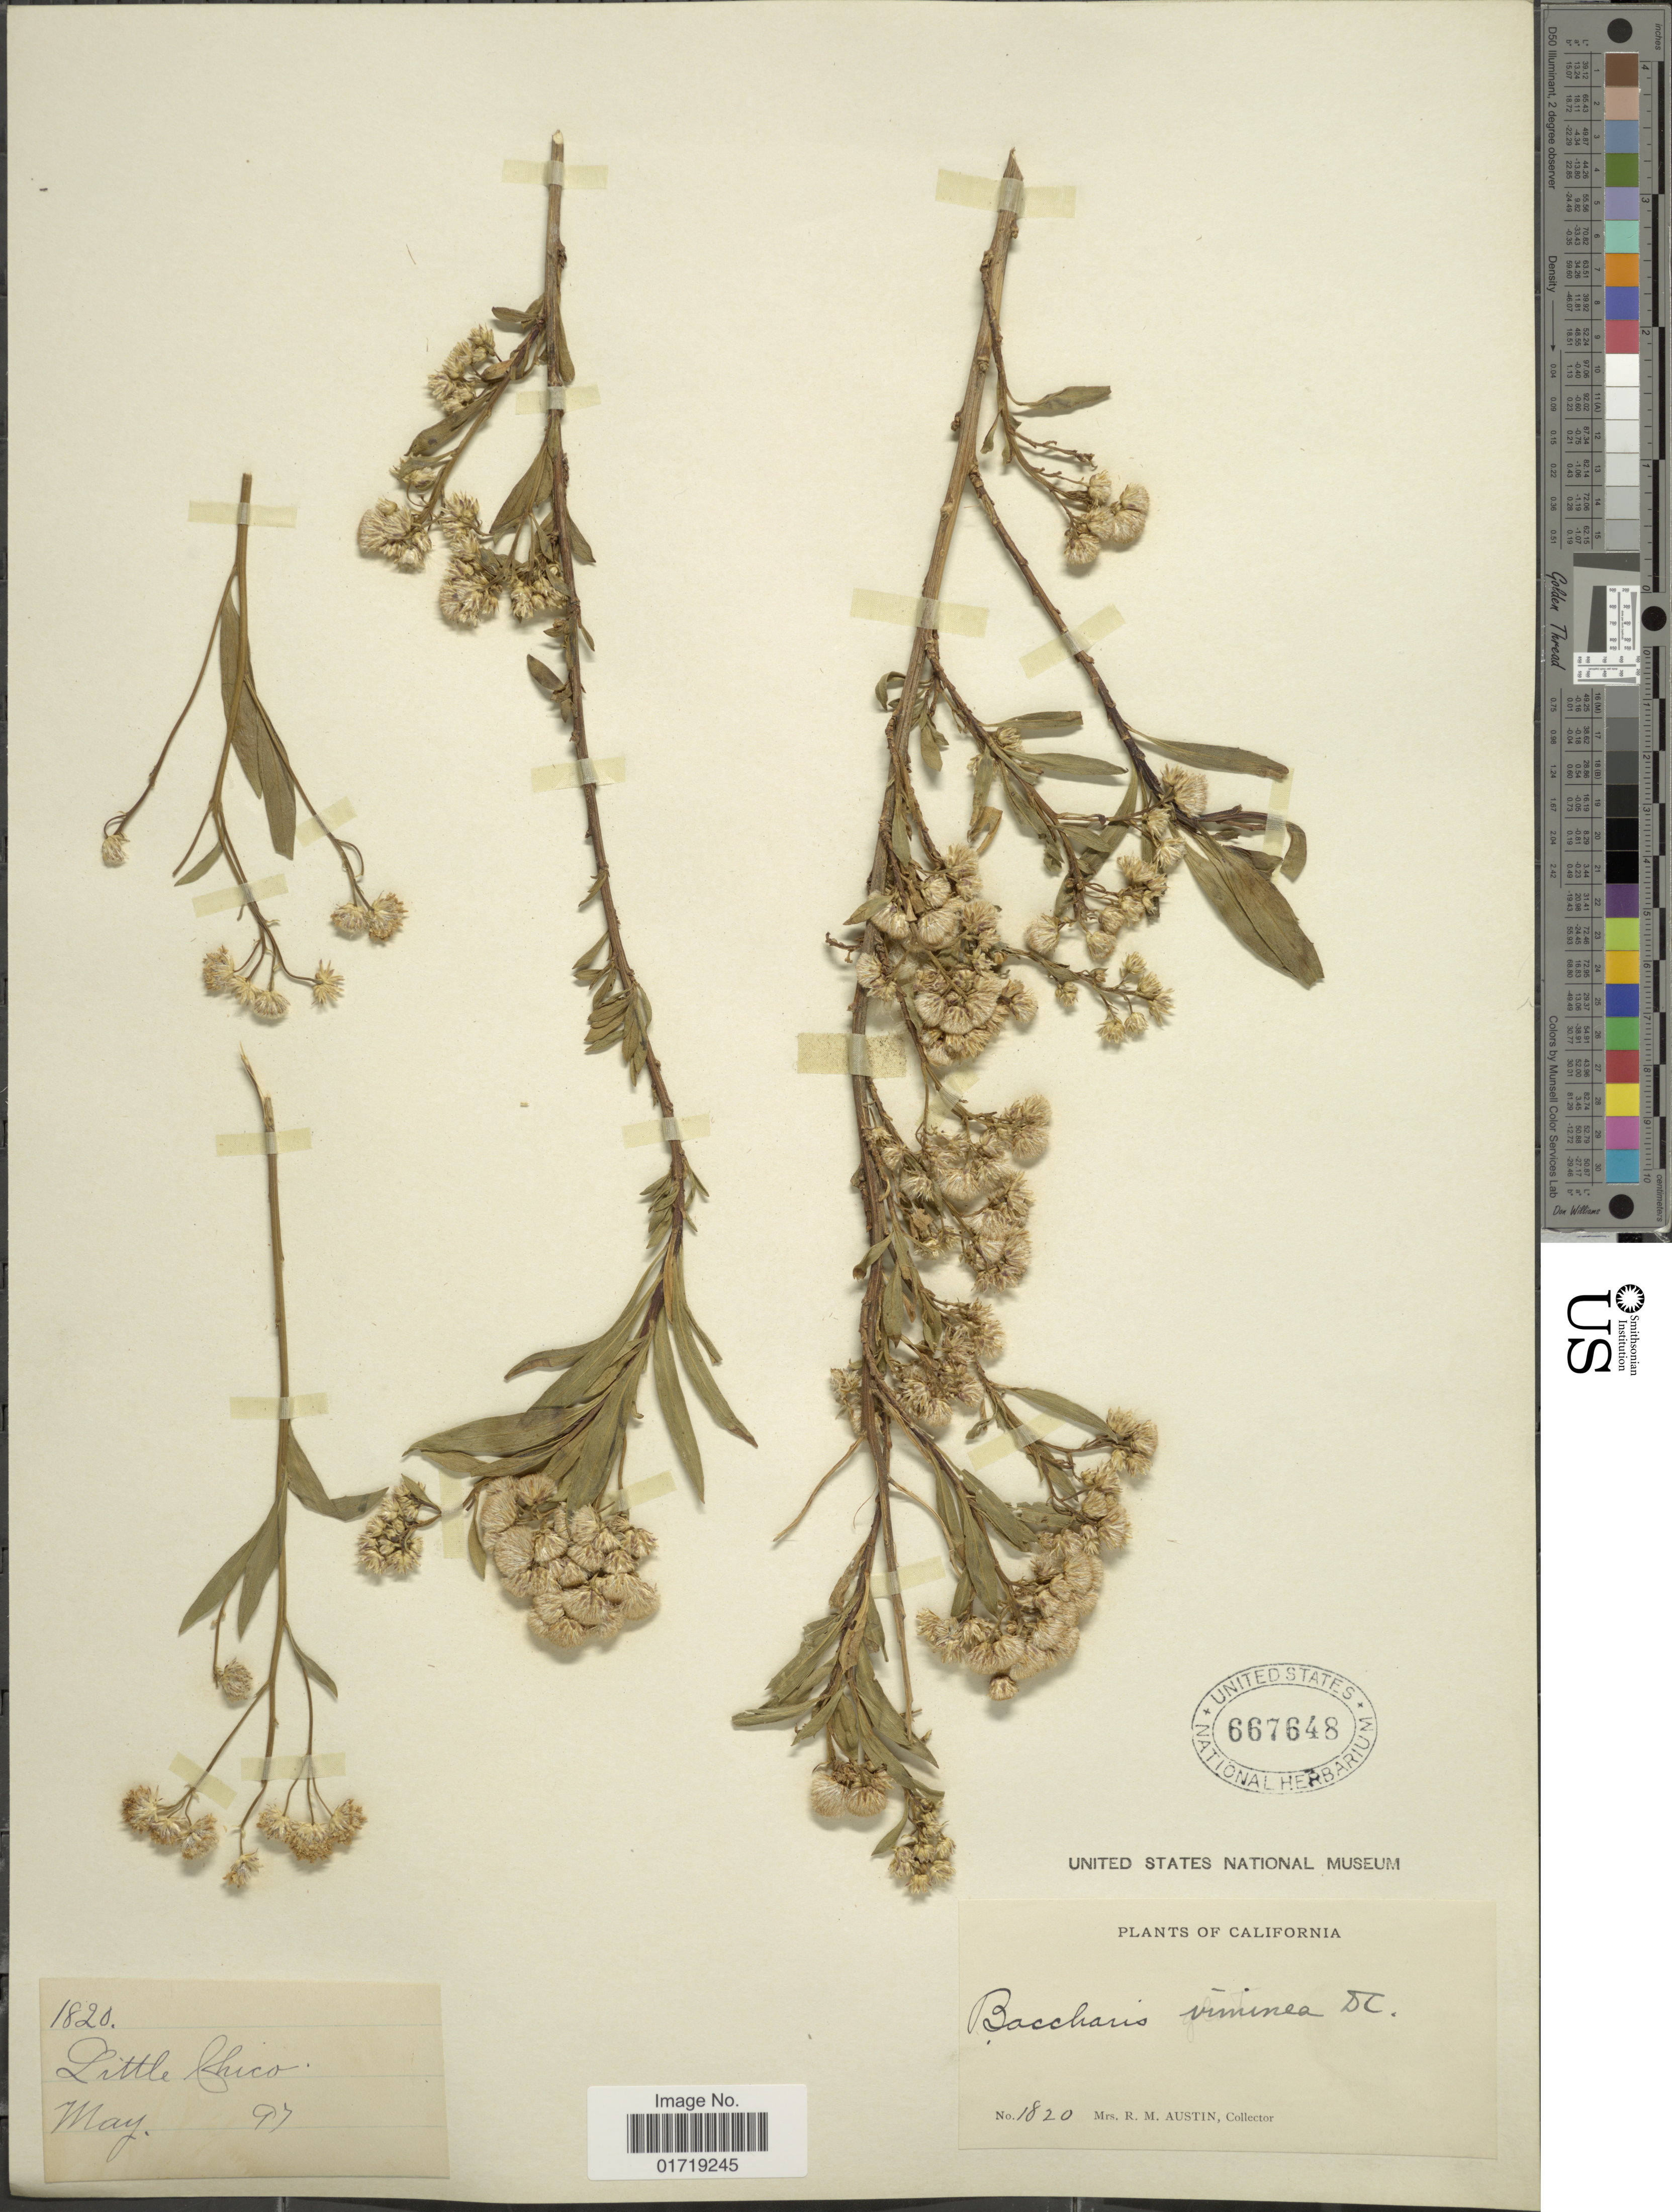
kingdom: Plantae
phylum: Tracheophyta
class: Magnoliopsida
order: Asterales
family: Asteraceae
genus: Baccharis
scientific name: Baccharis viminea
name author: DC.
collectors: R. Austin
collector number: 1820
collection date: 1897-05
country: United States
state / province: California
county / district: Butte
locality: Little Chico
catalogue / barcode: US 667648